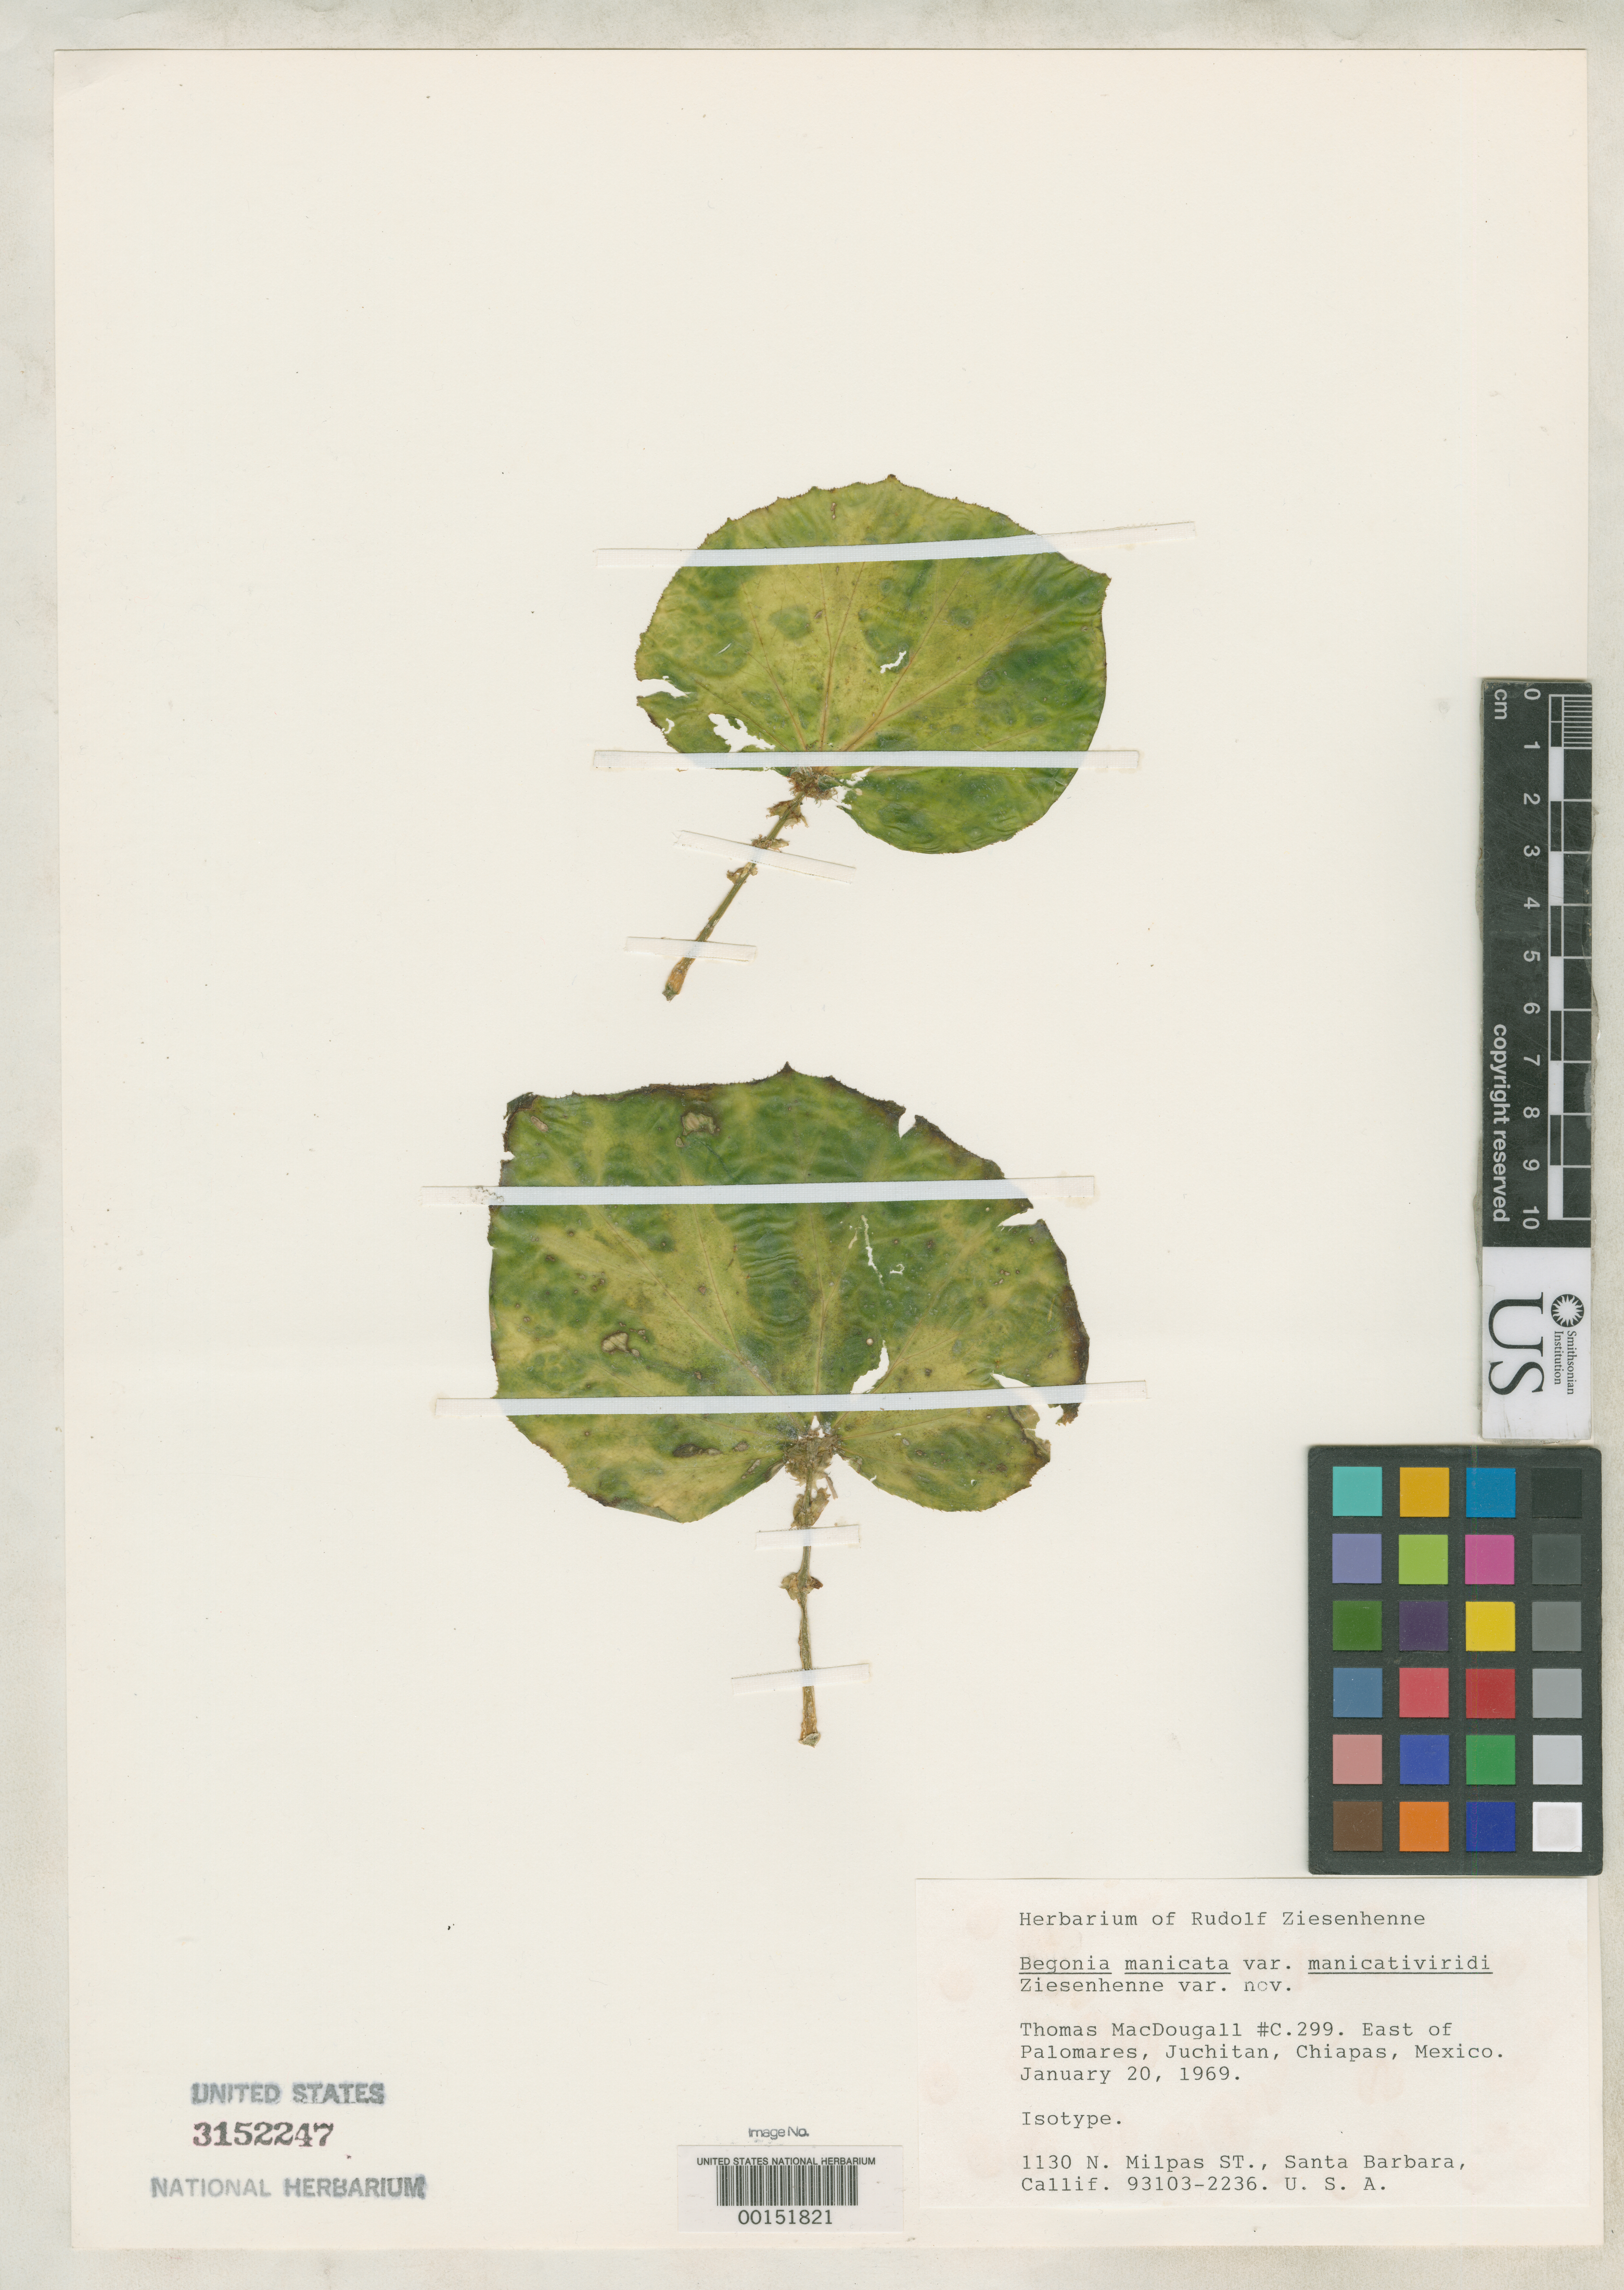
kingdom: Plantae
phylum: Tracheophyta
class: Magnoliopsida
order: Cucurbitales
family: Begoniaceae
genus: Begonia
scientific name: Begonia manicata var. manicativiridi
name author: Ziesenh.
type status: Isotype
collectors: T. Macdougall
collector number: C-299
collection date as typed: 20 Jan 1969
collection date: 1969-01-20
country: Mexico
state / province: Chiapas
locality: E of Palomares, Juchitan.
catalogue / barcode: US 3152247